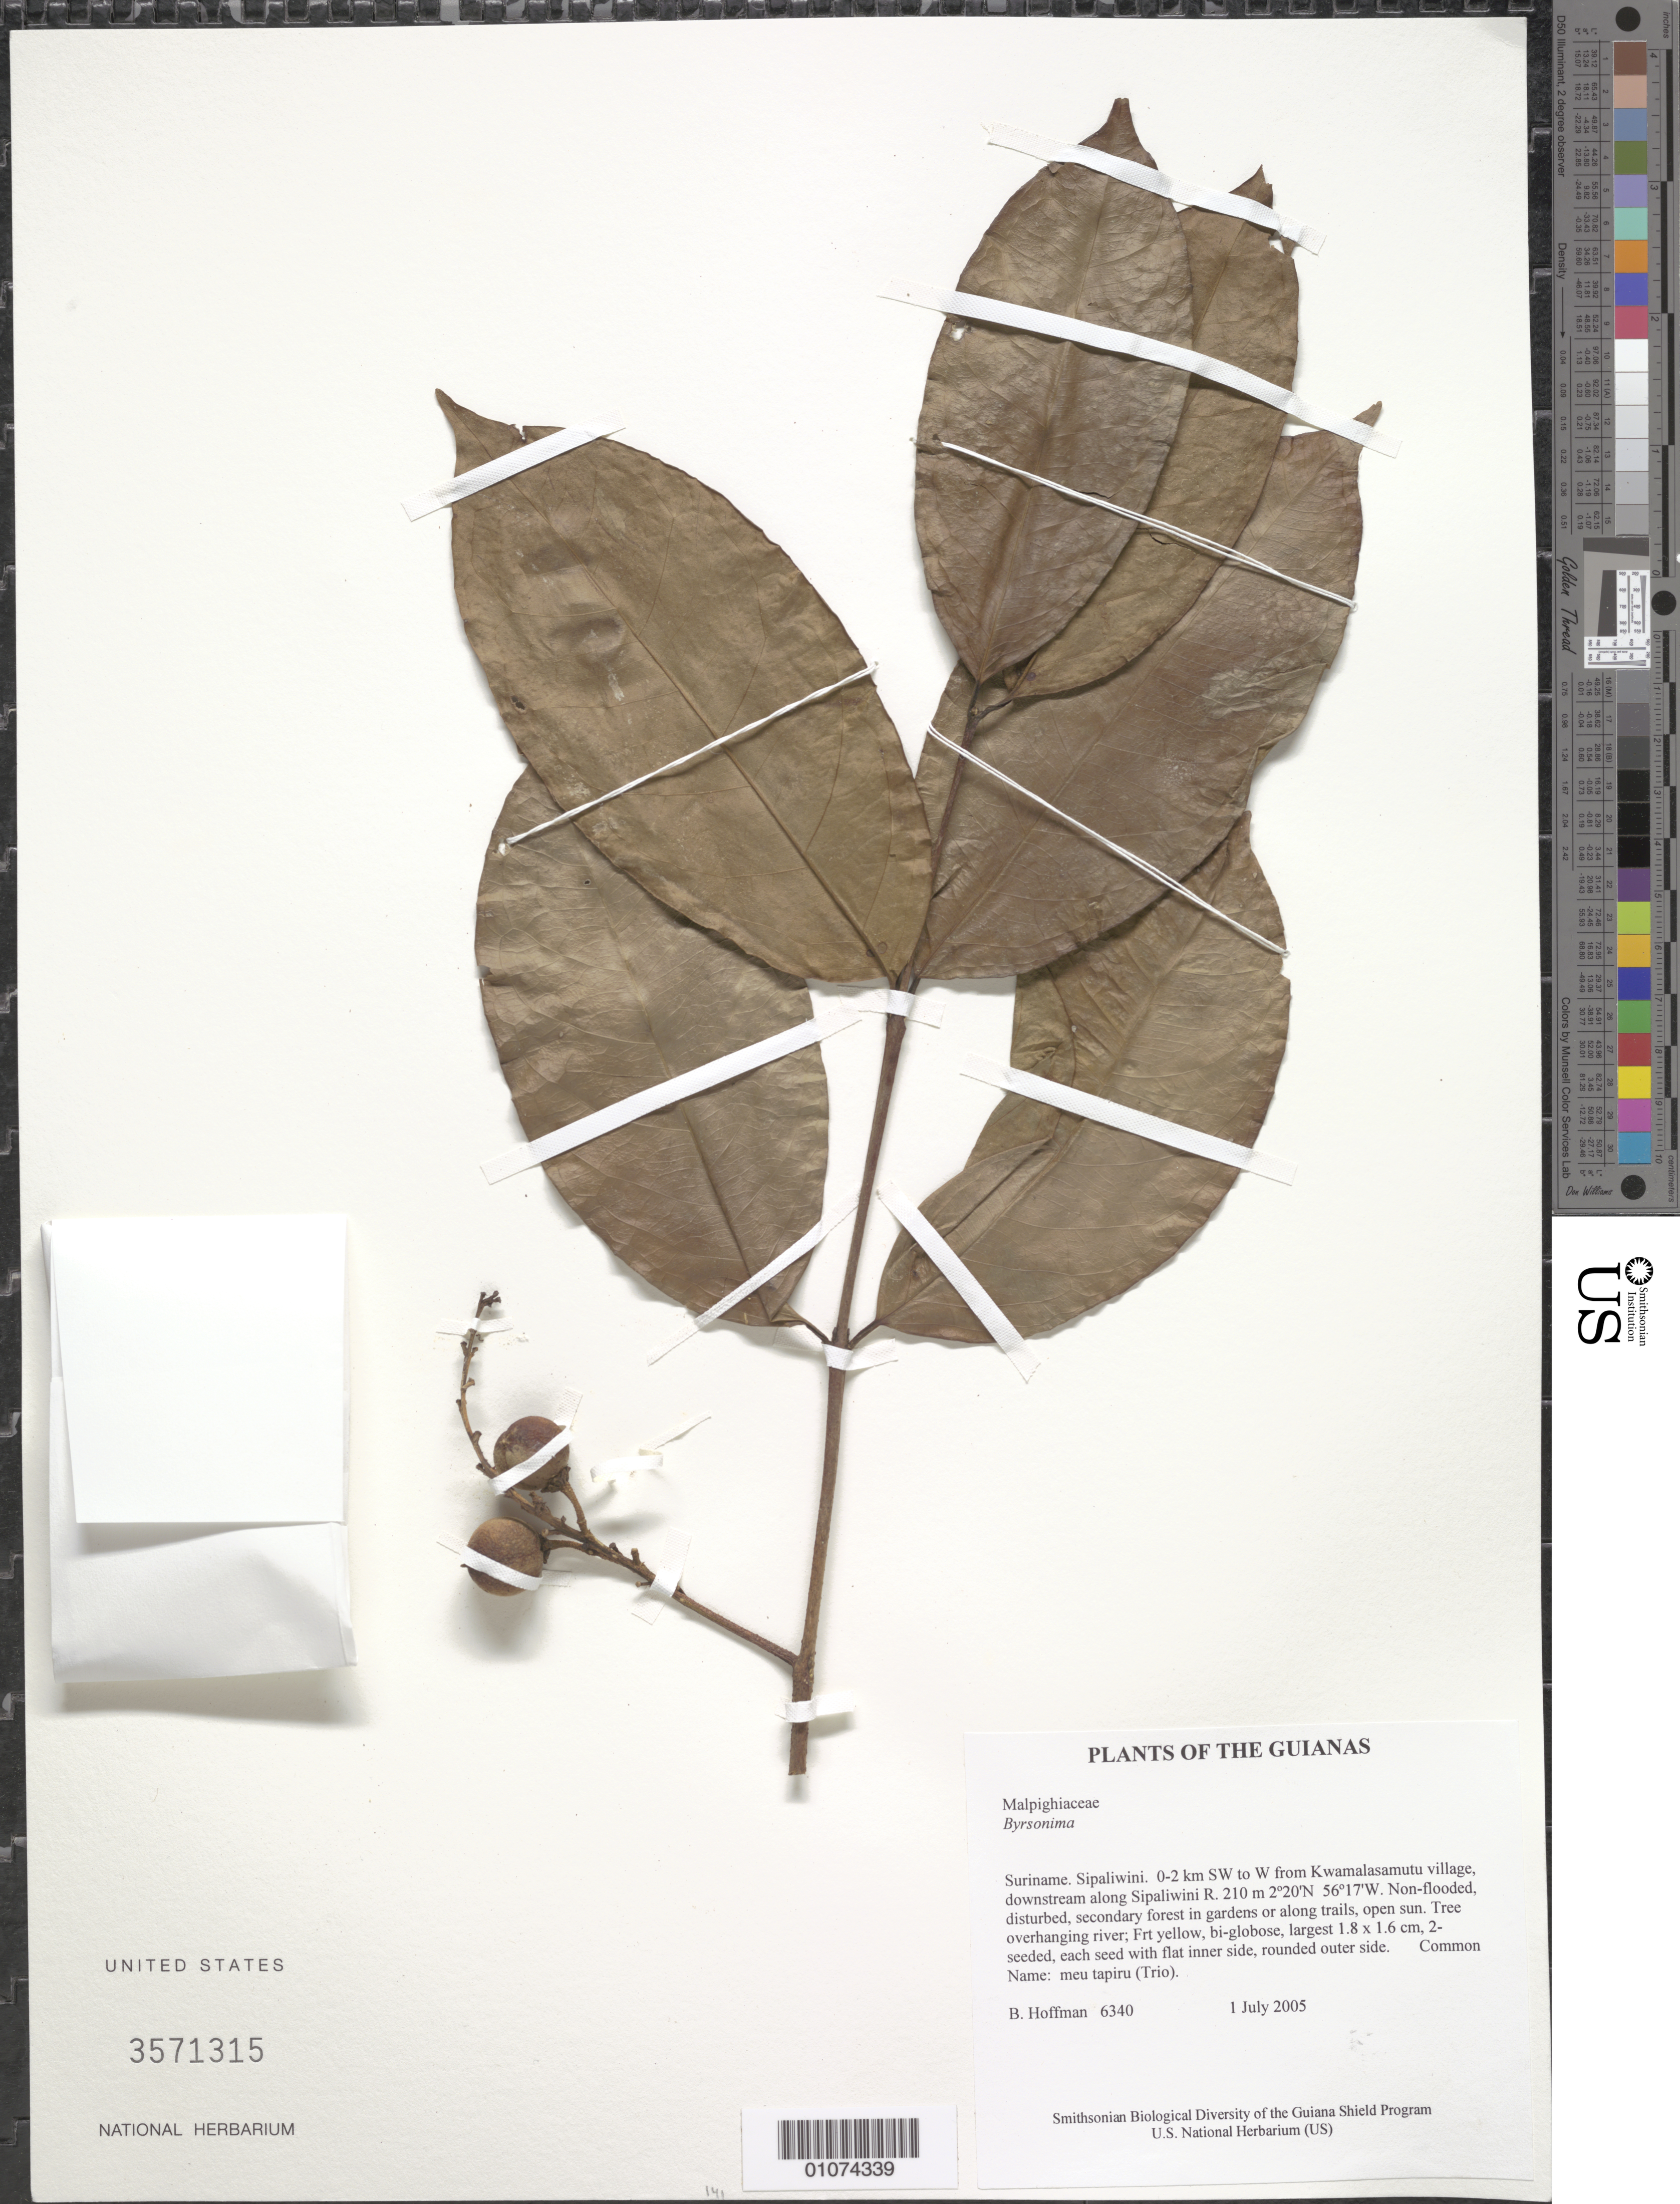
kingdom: Plantae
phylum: Tracheophyta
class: Magnoliopsida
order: Malpighiales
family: Malpighiaceae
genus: Byrsonima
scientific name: Byrsonima sp.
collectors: B. Hoffman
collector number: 6340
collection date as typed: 1 July 2005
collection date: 2005-07-01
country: Suriname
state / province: Sipaliwini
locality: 0-2 km SW to W from Kwamalasamutu village, downstream along Sipaliwini R.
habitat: Non-flooded, disturbed, secondary forest in gardens or along trails, open sun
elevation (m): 210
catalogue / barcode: US 3571315